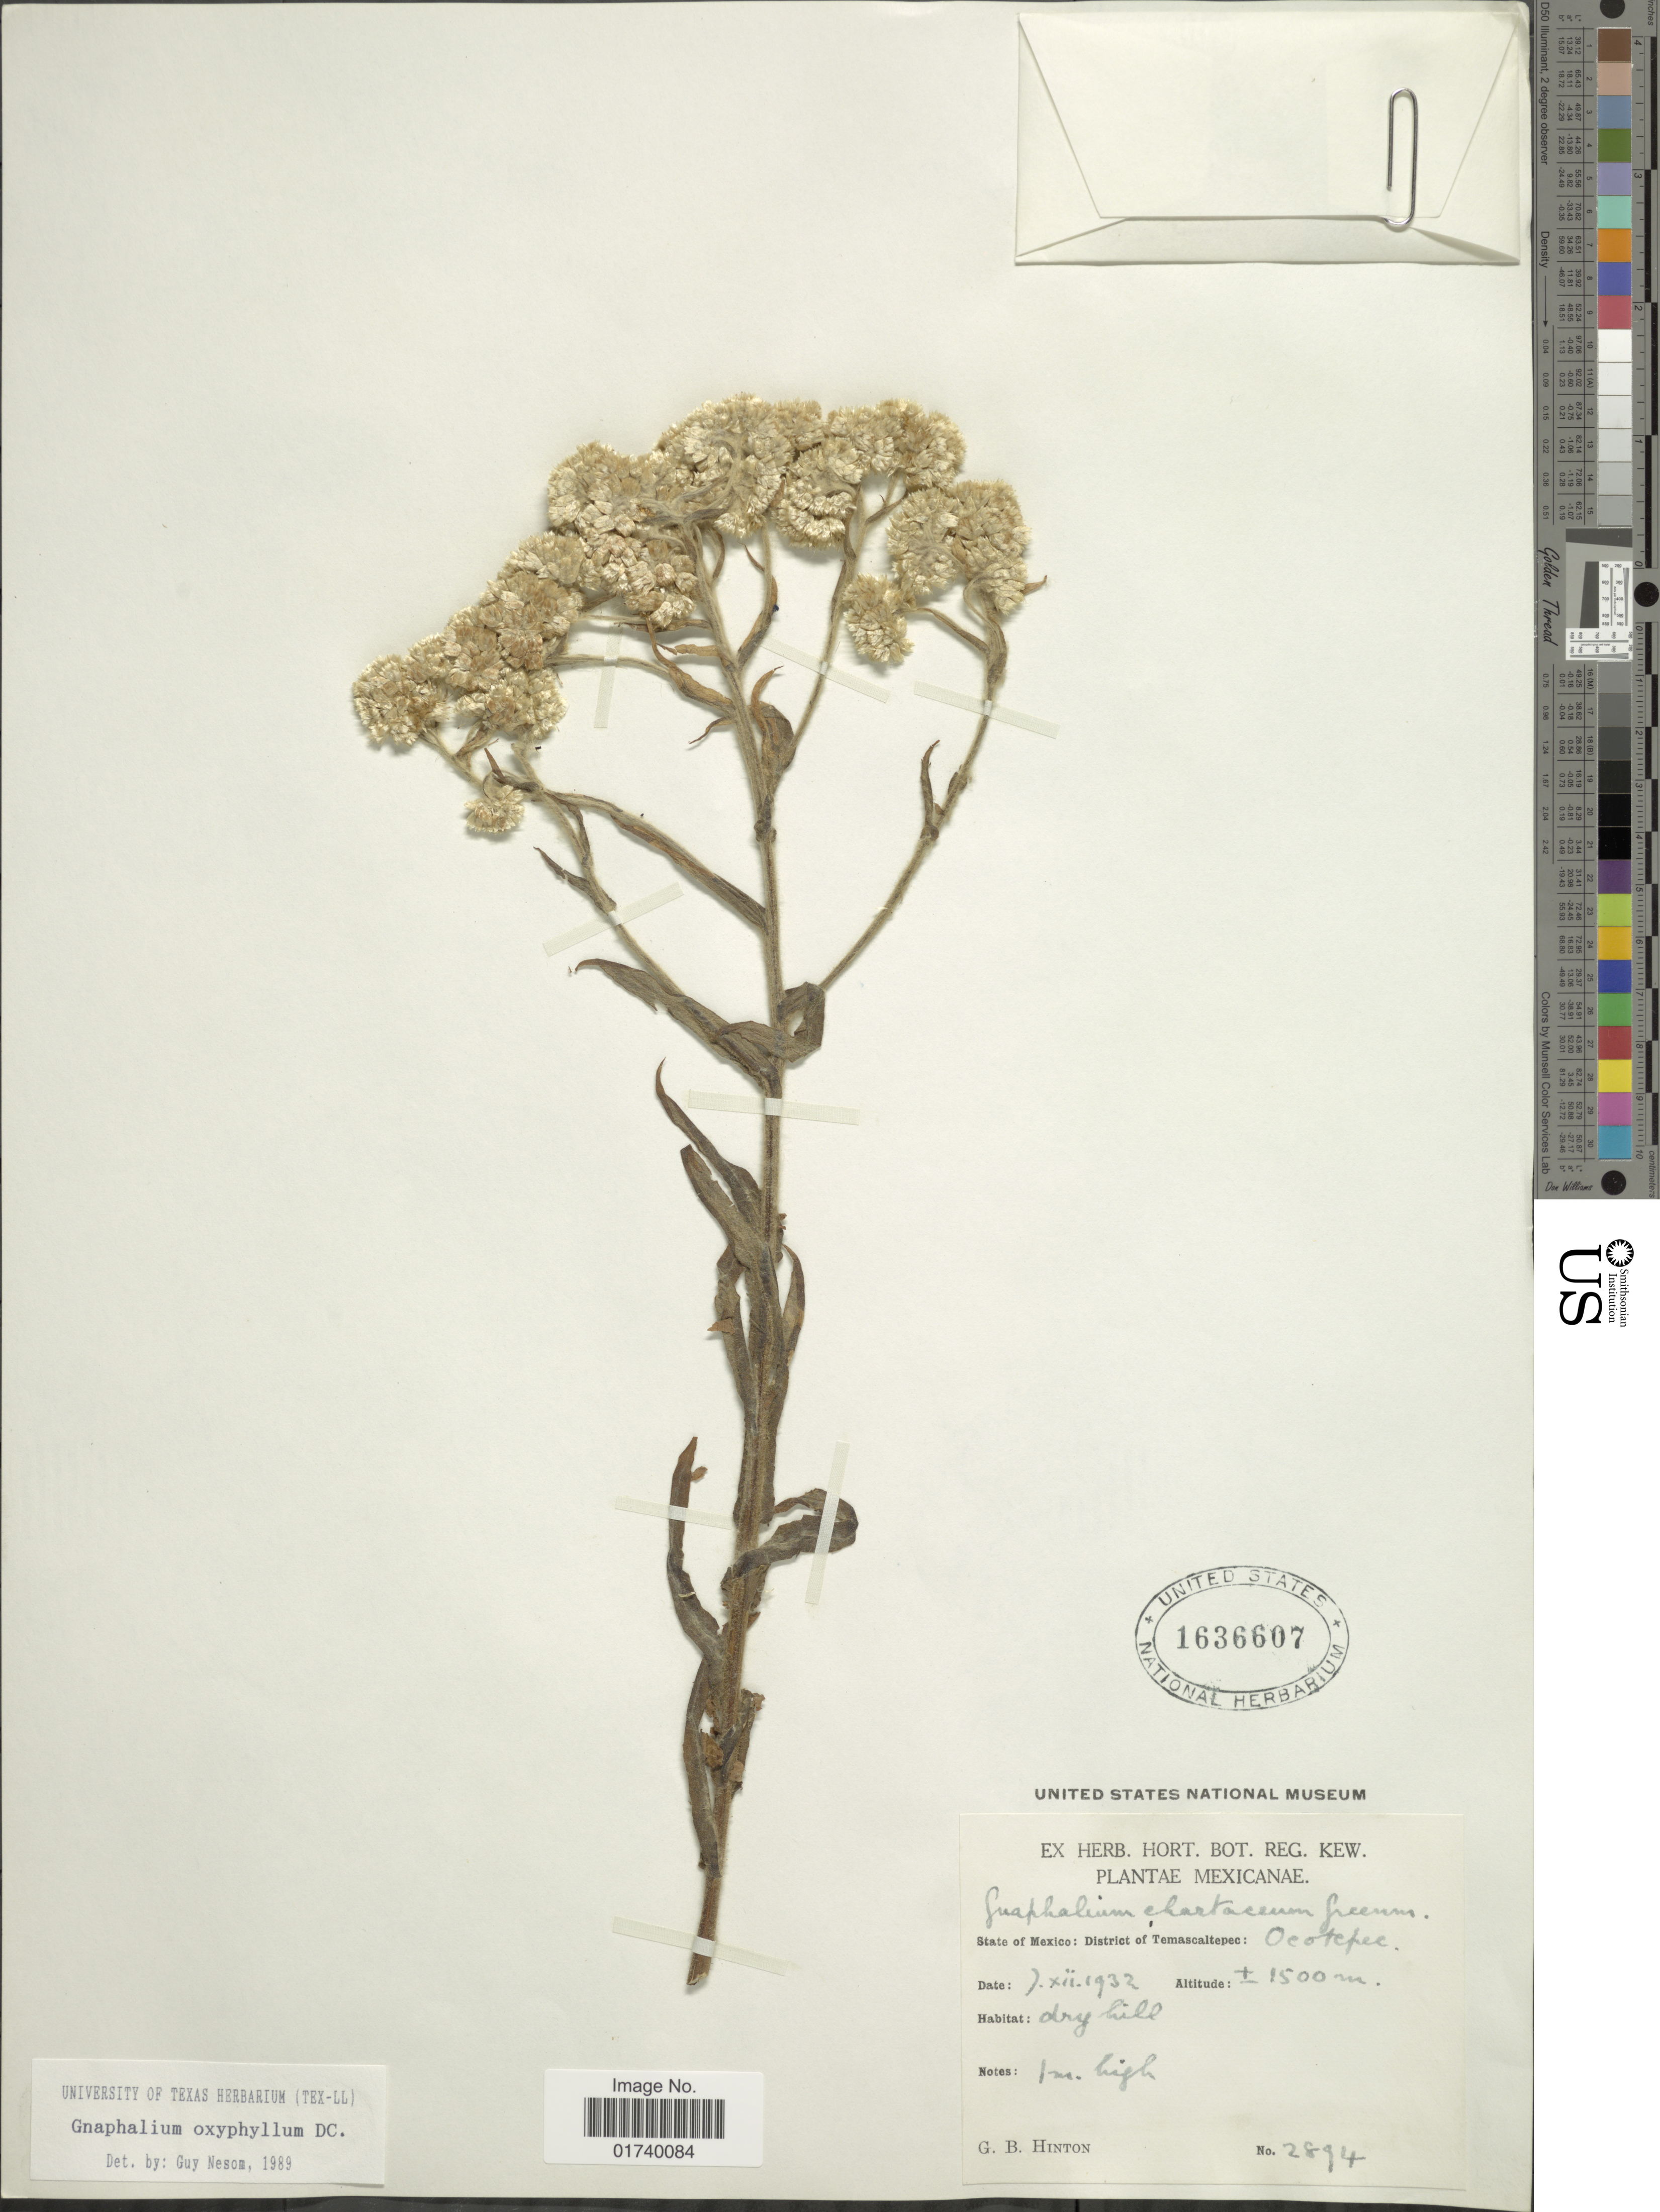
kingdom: Plantae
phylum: Tracheophyta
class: Magnoliopsida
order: Asterales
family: Asteraceae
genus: Pseudognaphalium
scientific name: Pseudognaphalium oxyphyllum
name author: (DC.) Kirp.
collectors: G. B. Hinton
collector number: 2894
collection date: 1932-12-07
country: Mexico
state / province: México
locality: State of Mexico: District of Temascaltepec: Ocotepec.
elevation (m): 1500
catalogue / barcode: US 1636607